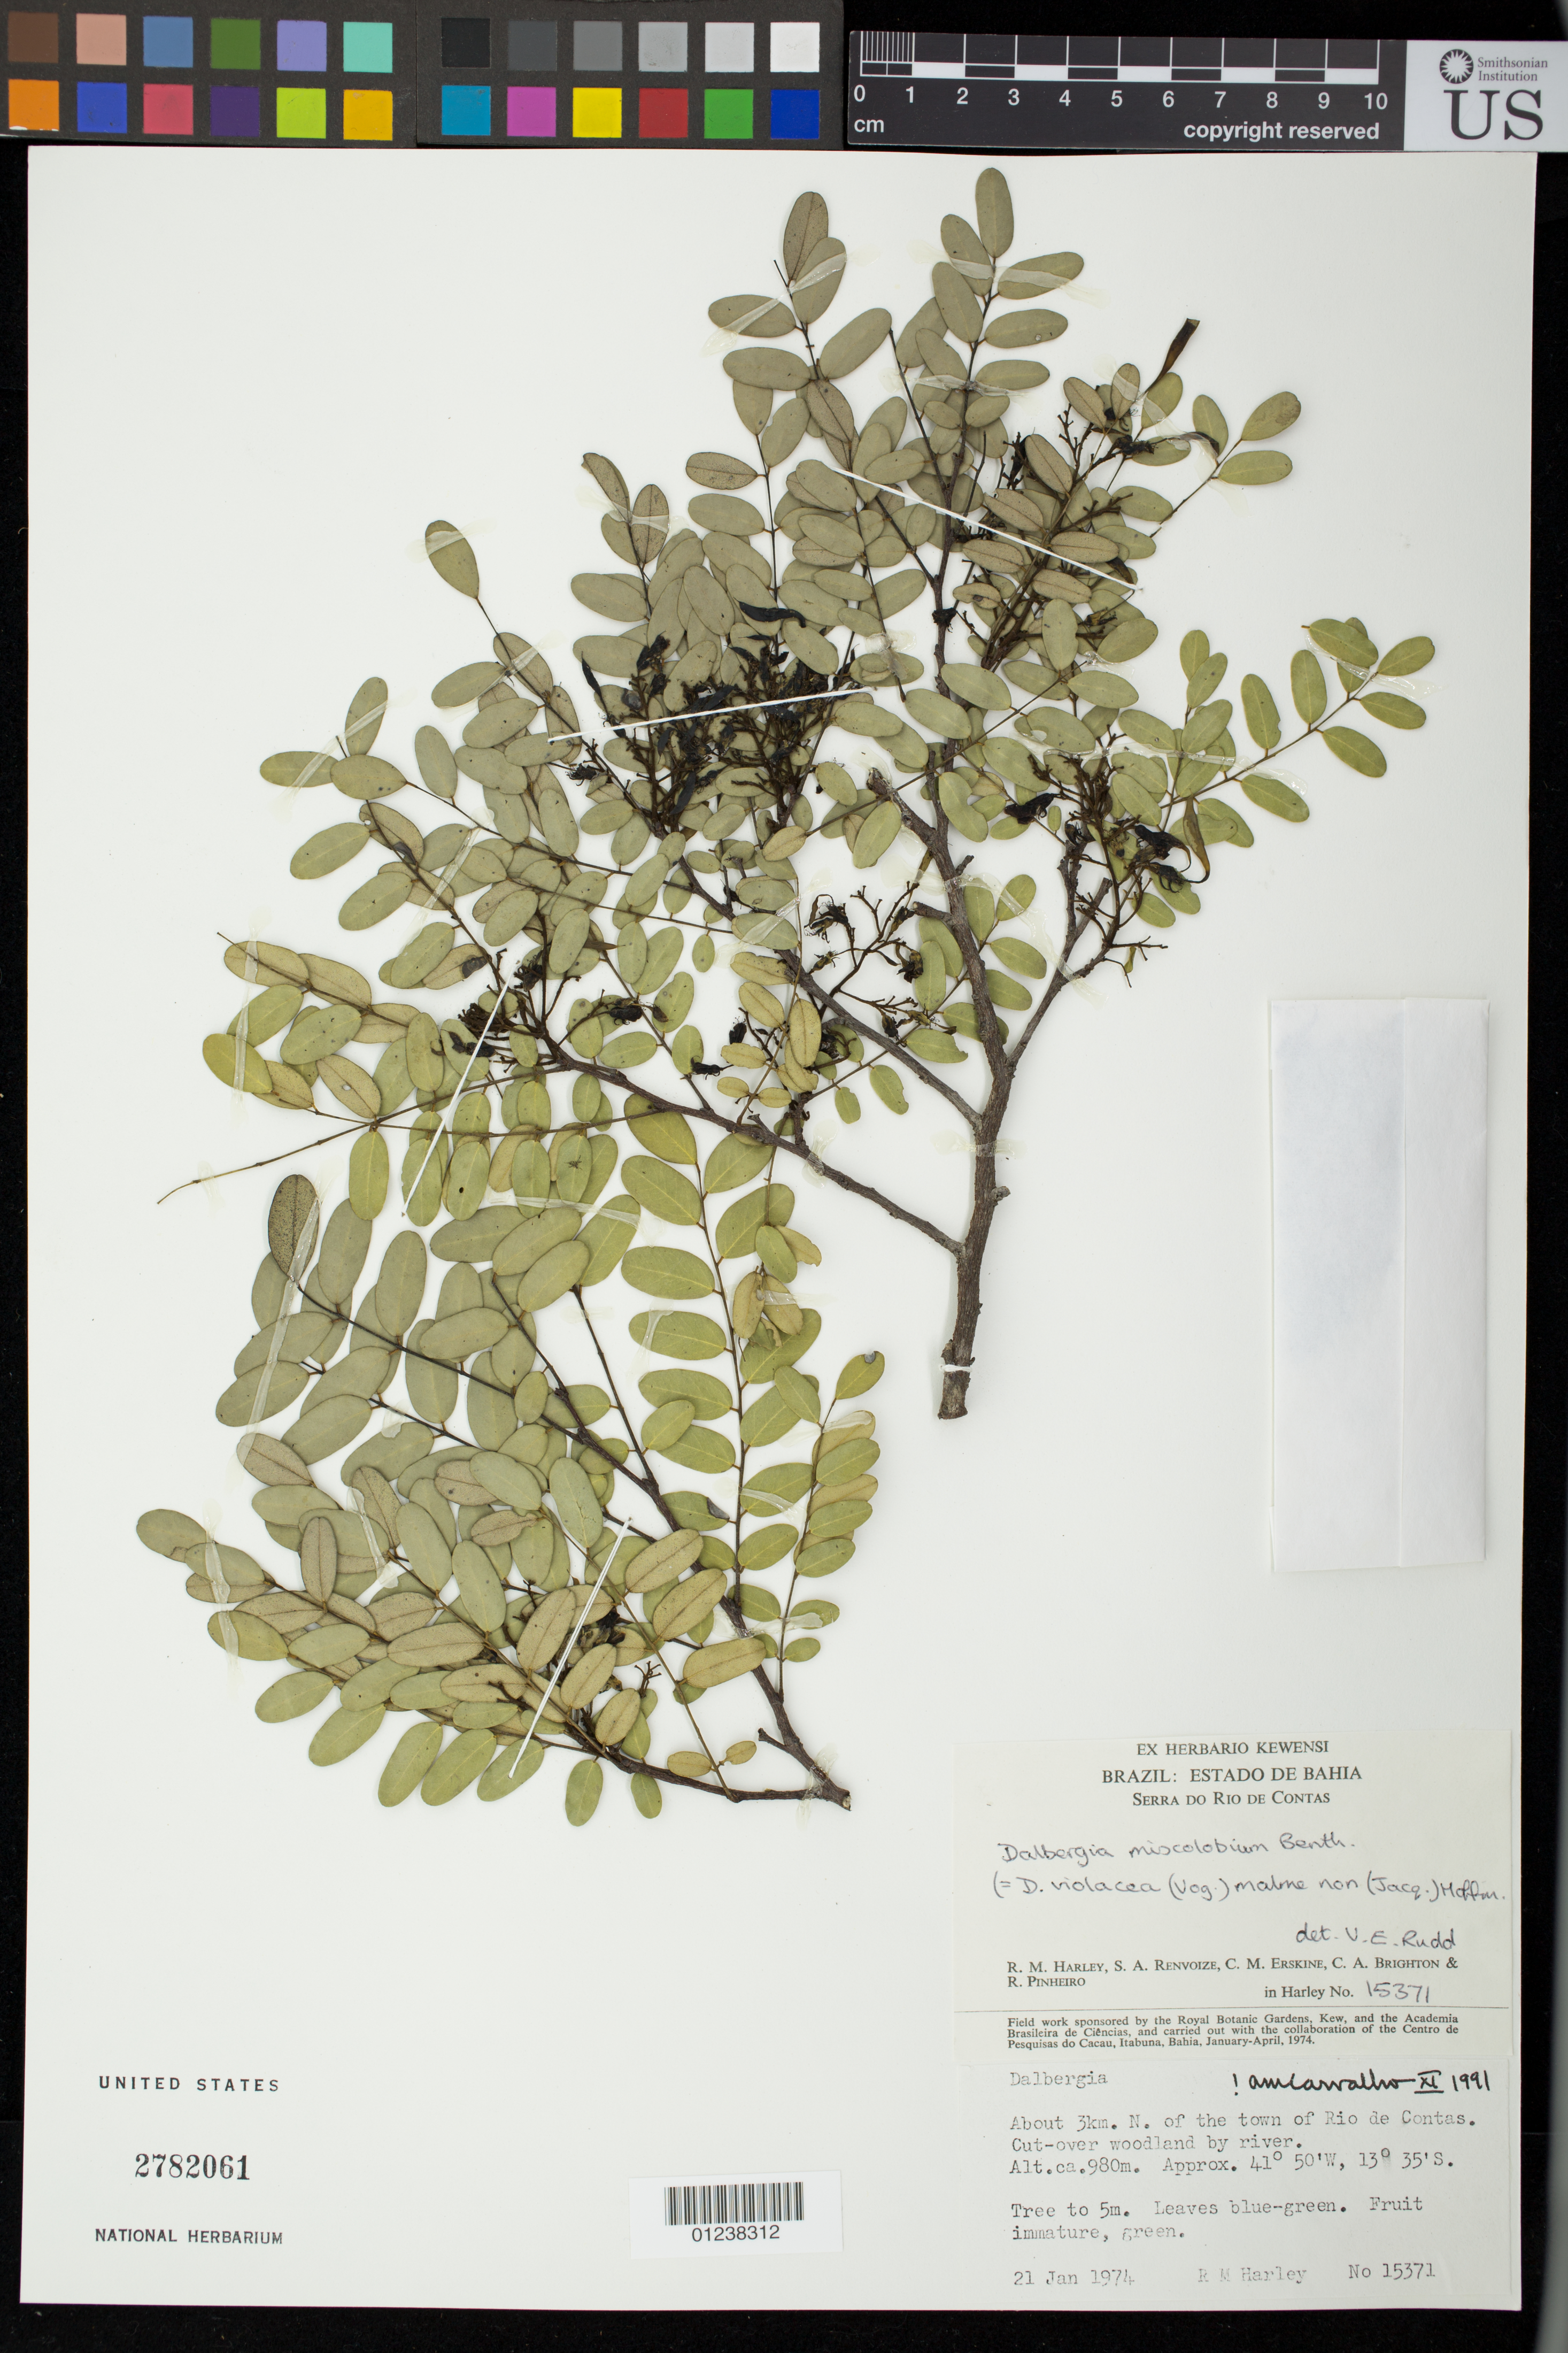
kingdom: Plantae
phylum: Tracheophyta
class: Magnoliopsida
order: Fabales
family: Fabaceae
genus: Dalbergia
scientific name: Dalbergia miscolobium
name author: Benth.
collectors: R. M. Harley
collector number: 15371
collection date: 1974-01-21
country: Brazil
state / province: Bahia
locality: About 3km. N. of the town of Rio de Contas.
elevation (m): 980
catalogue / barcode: US 2782061